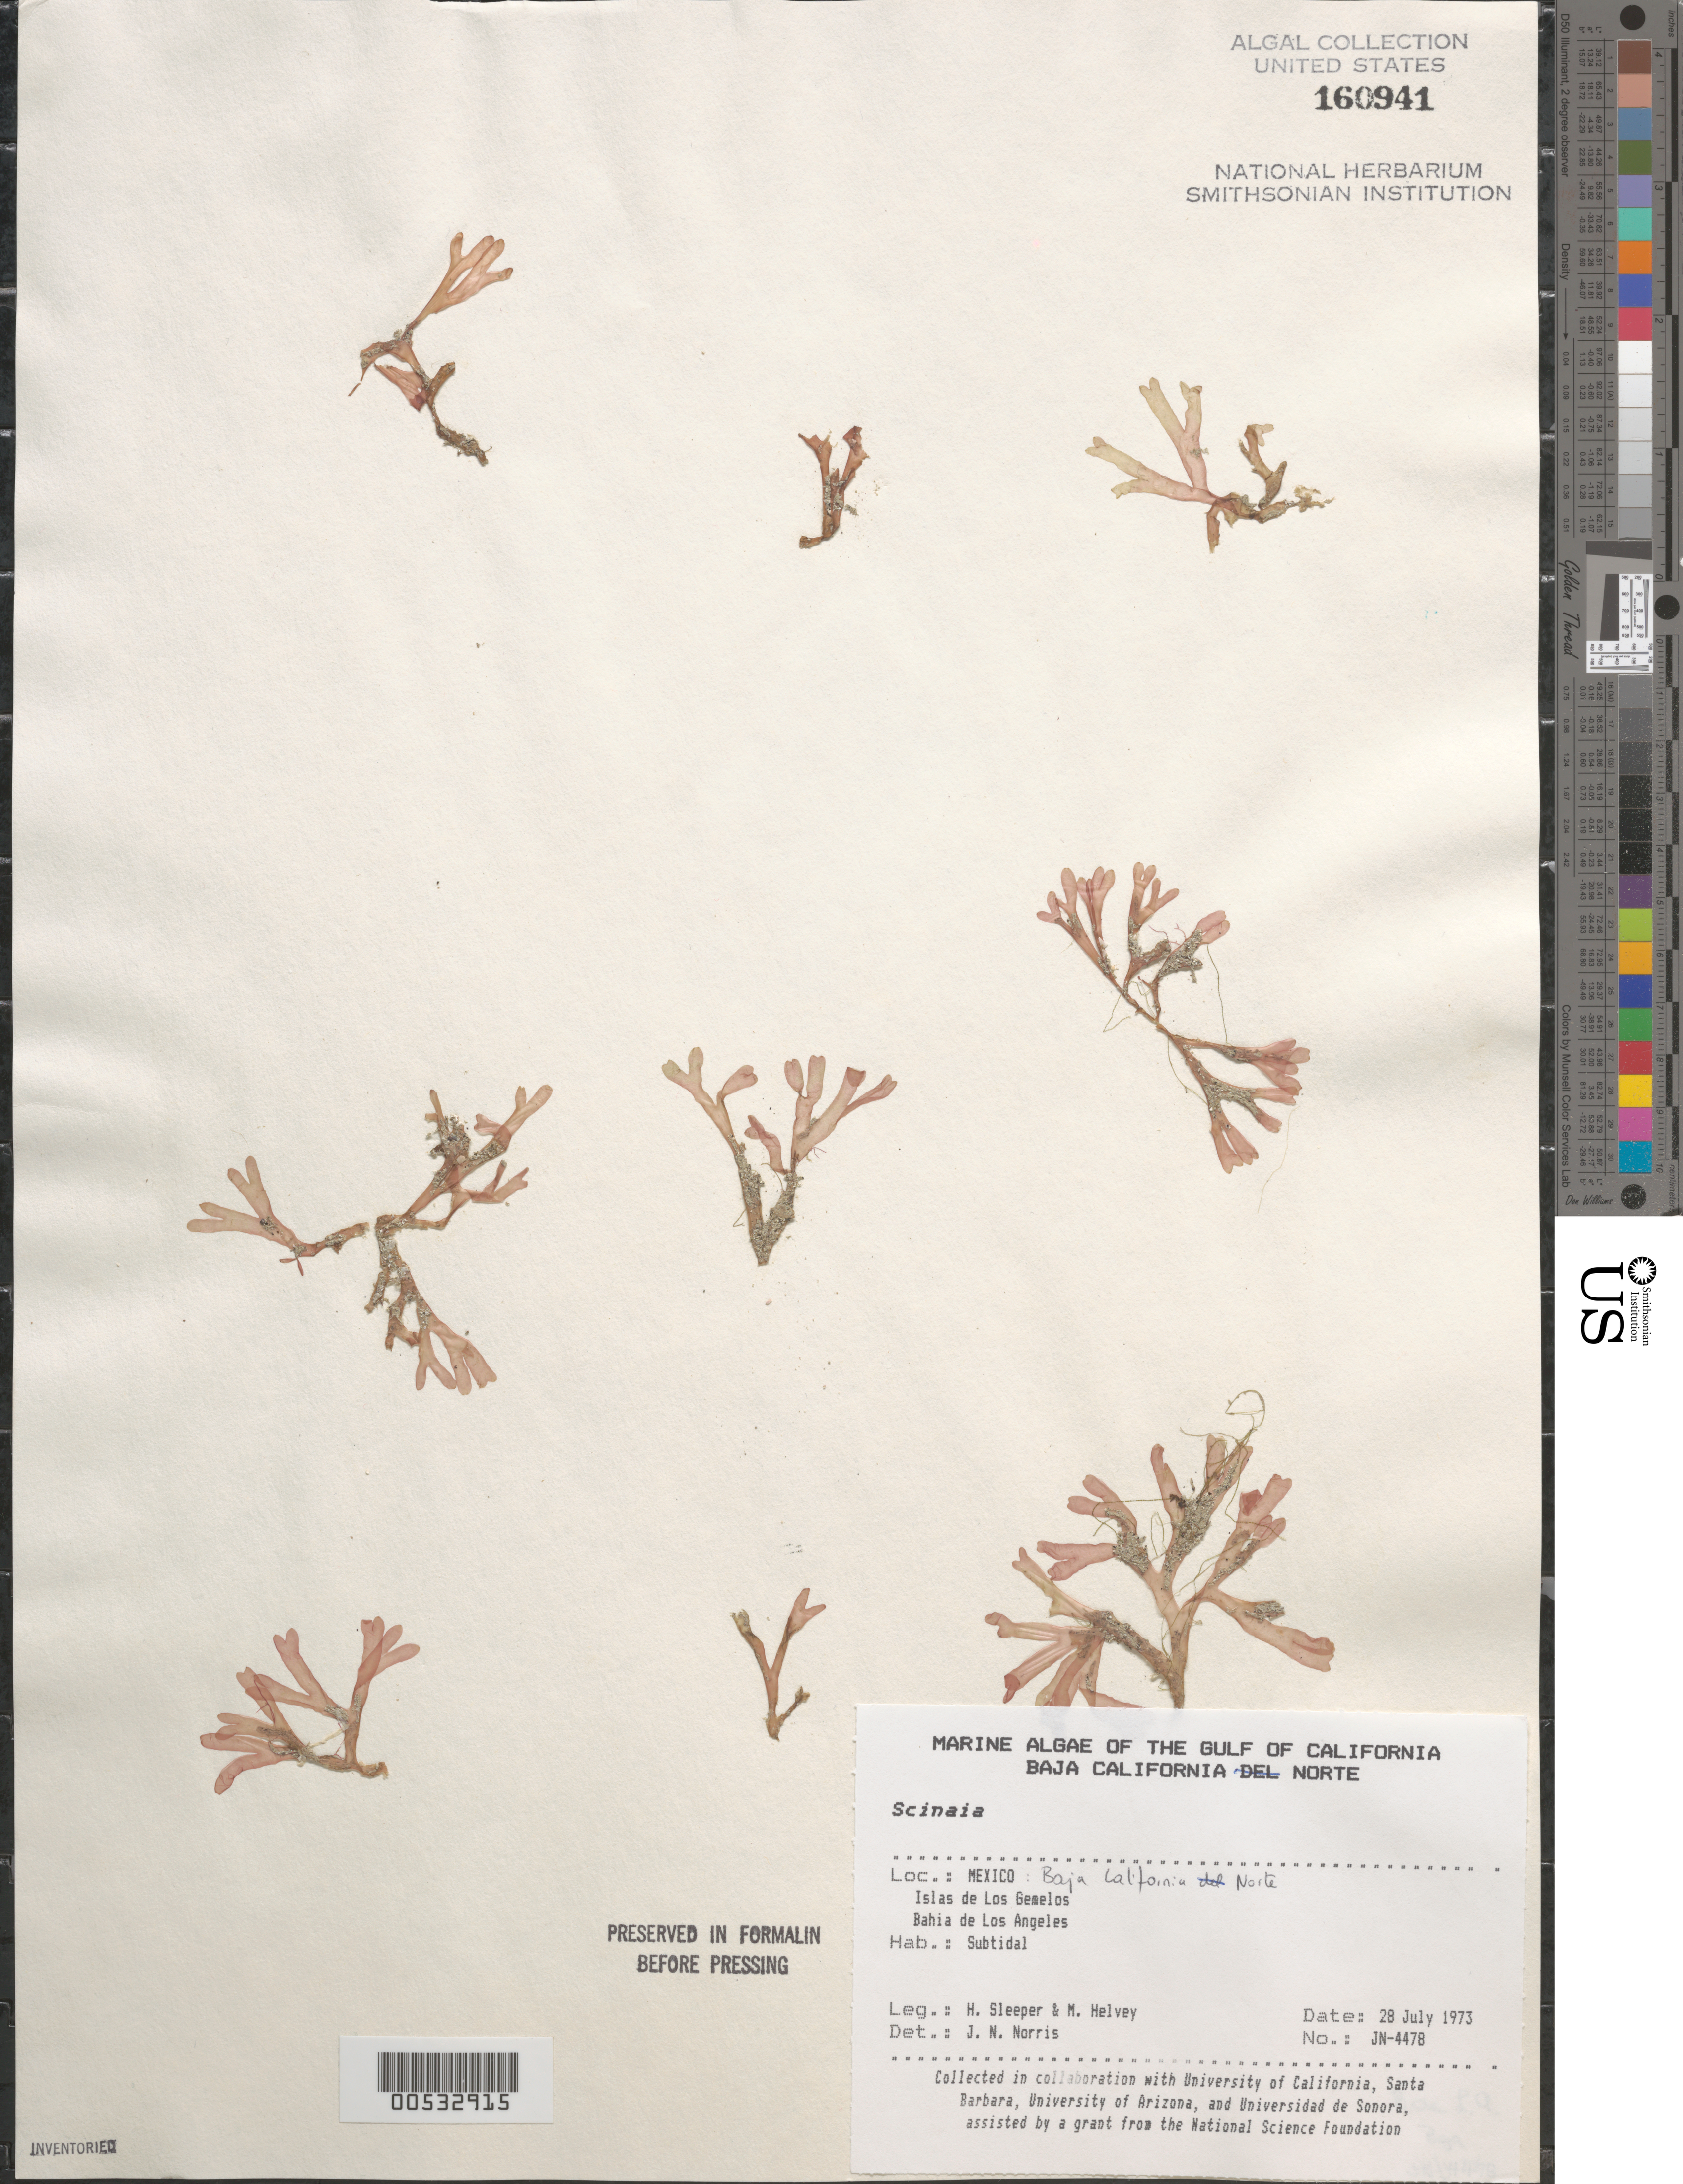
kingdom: Plantae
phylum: Rhodophyta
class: Florideophyceae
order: Nemaliales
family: Scinaiaceae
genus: Scinaia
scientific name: Scinaia sp.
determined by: Norris, James N.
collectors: H. Sleeper & M. Helvey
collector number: JN-4478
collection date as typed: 28 Jul 1973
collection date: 1973-07-28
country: Mexico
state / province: Baja California Norte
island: Isla de Los Gemelitos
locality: Bahia de los Angeles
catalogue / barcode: US 160941